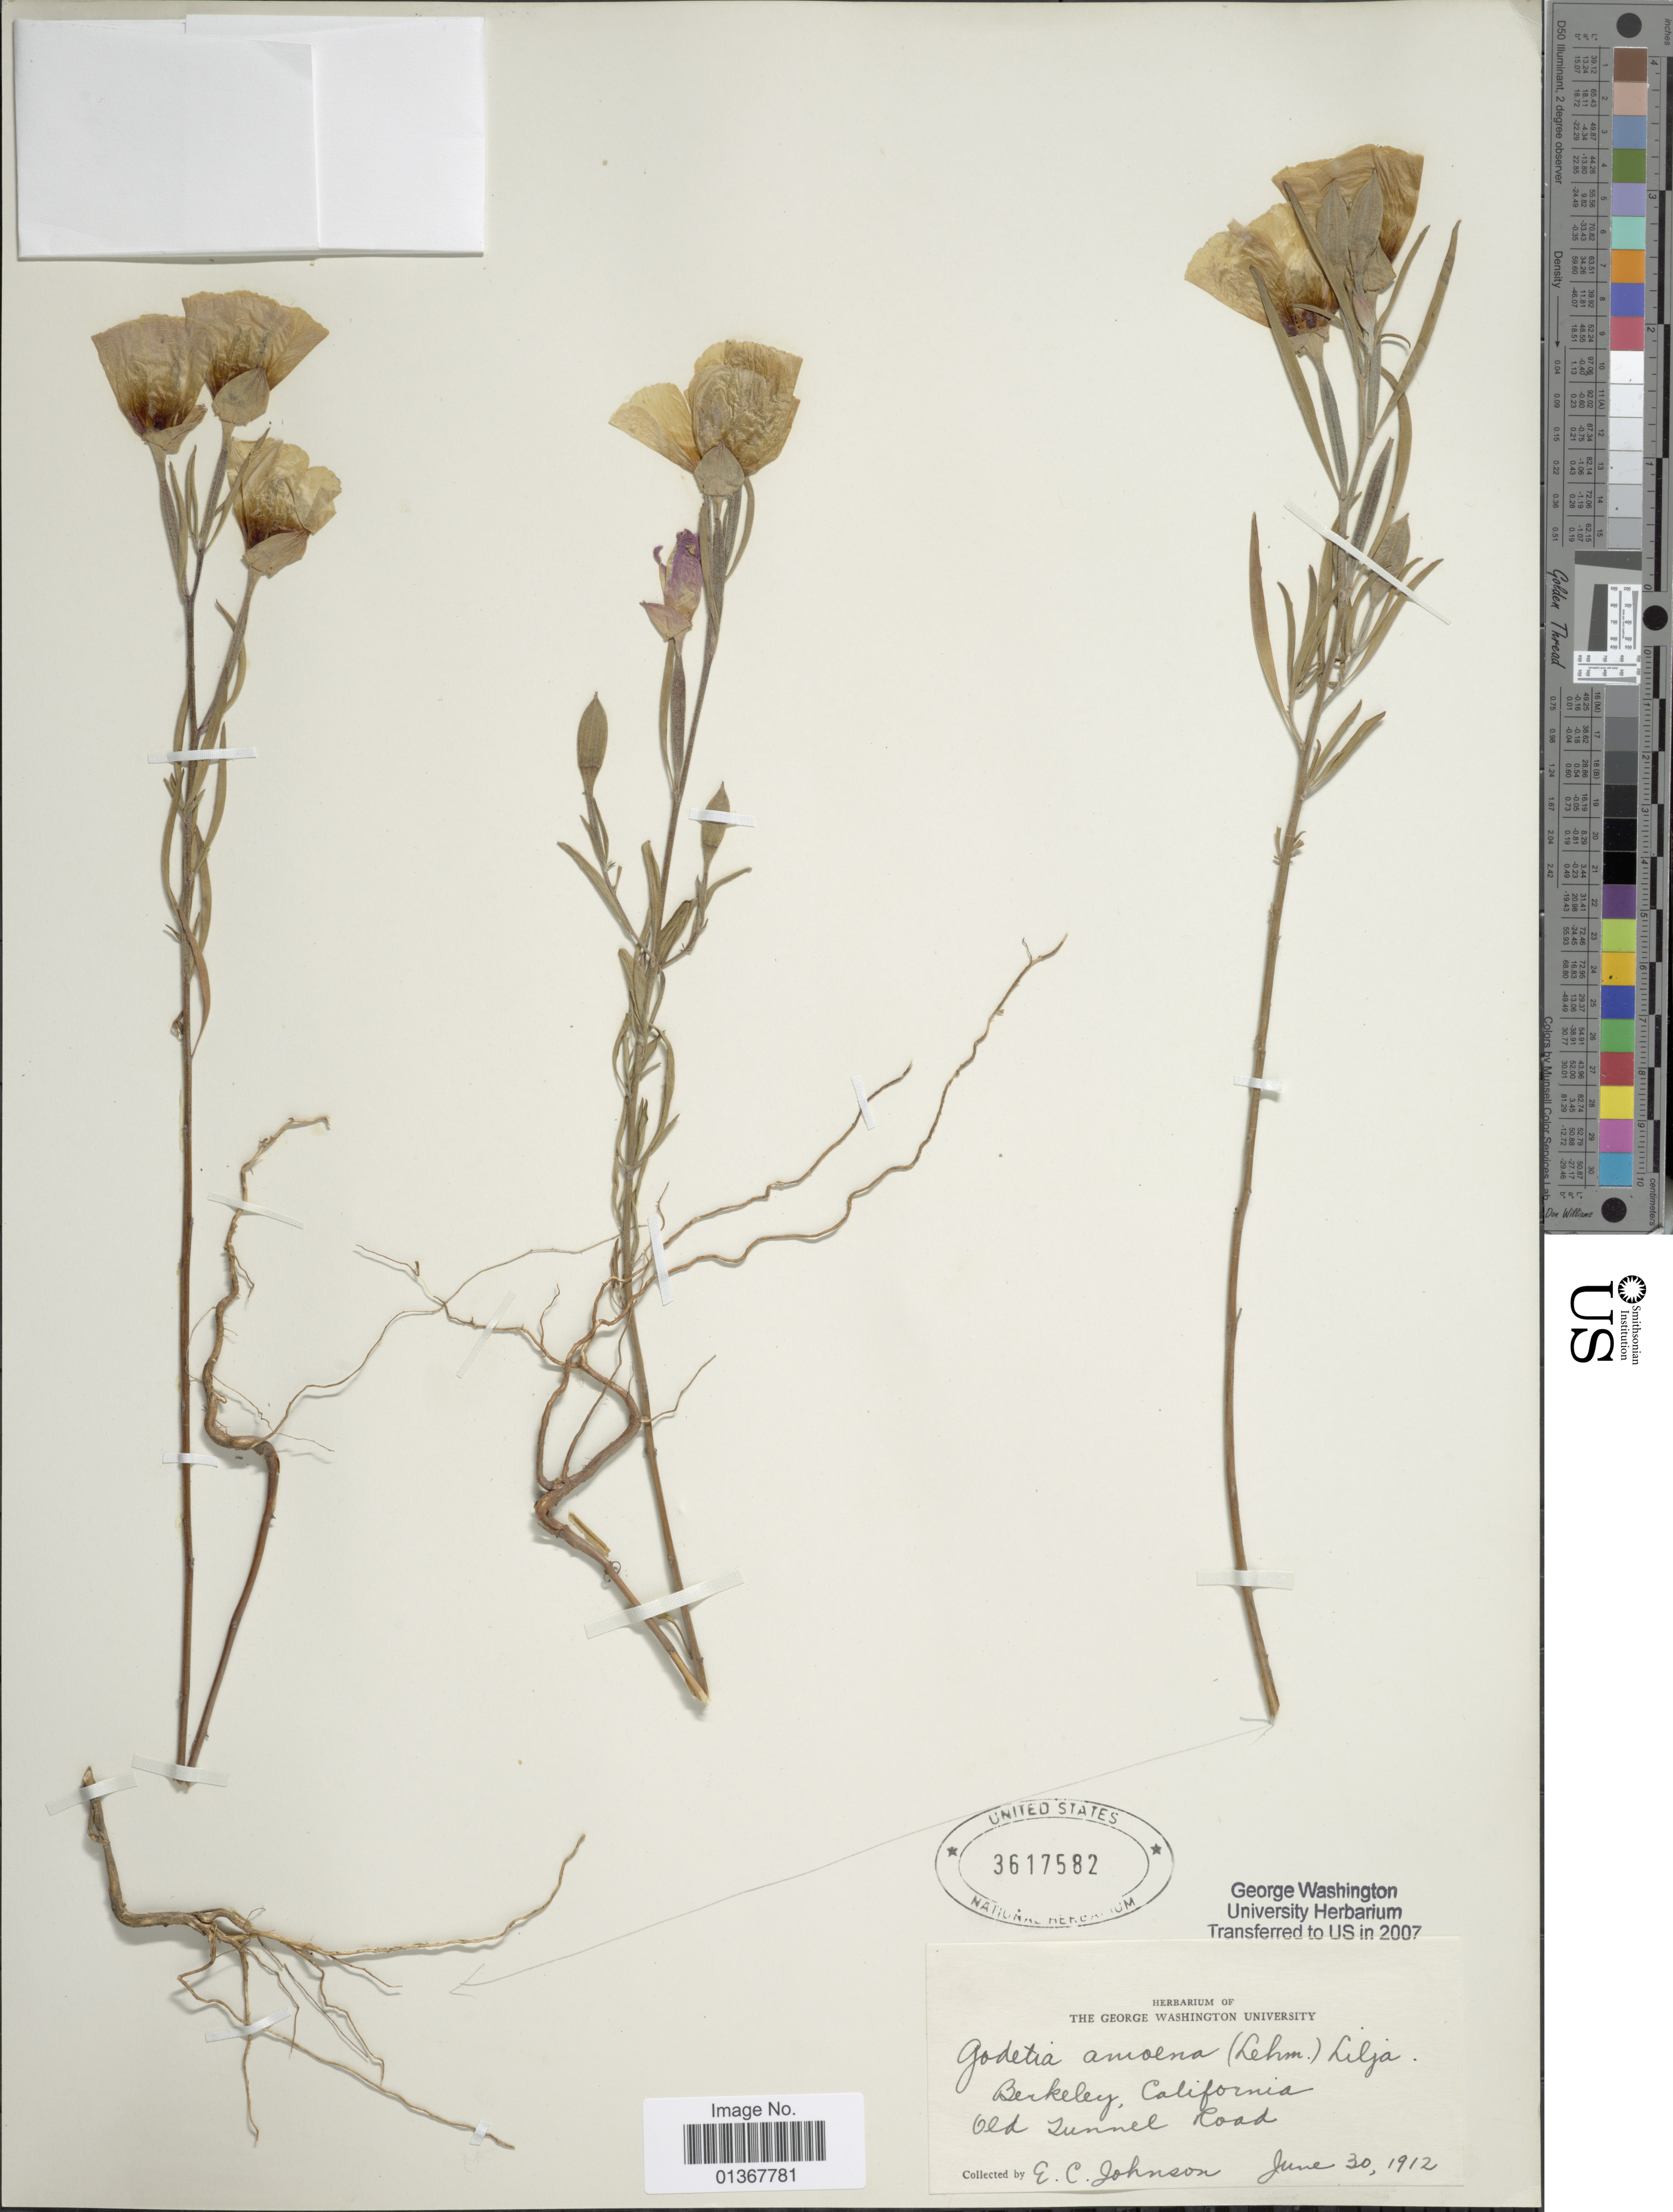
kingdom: Plantae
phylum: Tracheophyta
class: Magnoliopsida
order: Myrtales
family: Onagraceae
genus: Clarkia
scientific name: Clarkia amoena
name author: (Lehm.) A. Nelson & J.F. Macbr.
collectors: E. C. Johnson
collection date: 1912-06-30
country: United States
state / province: California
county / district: Alameda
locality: Berkeley, California, Old Tunnel Road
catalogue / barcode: US 3617582